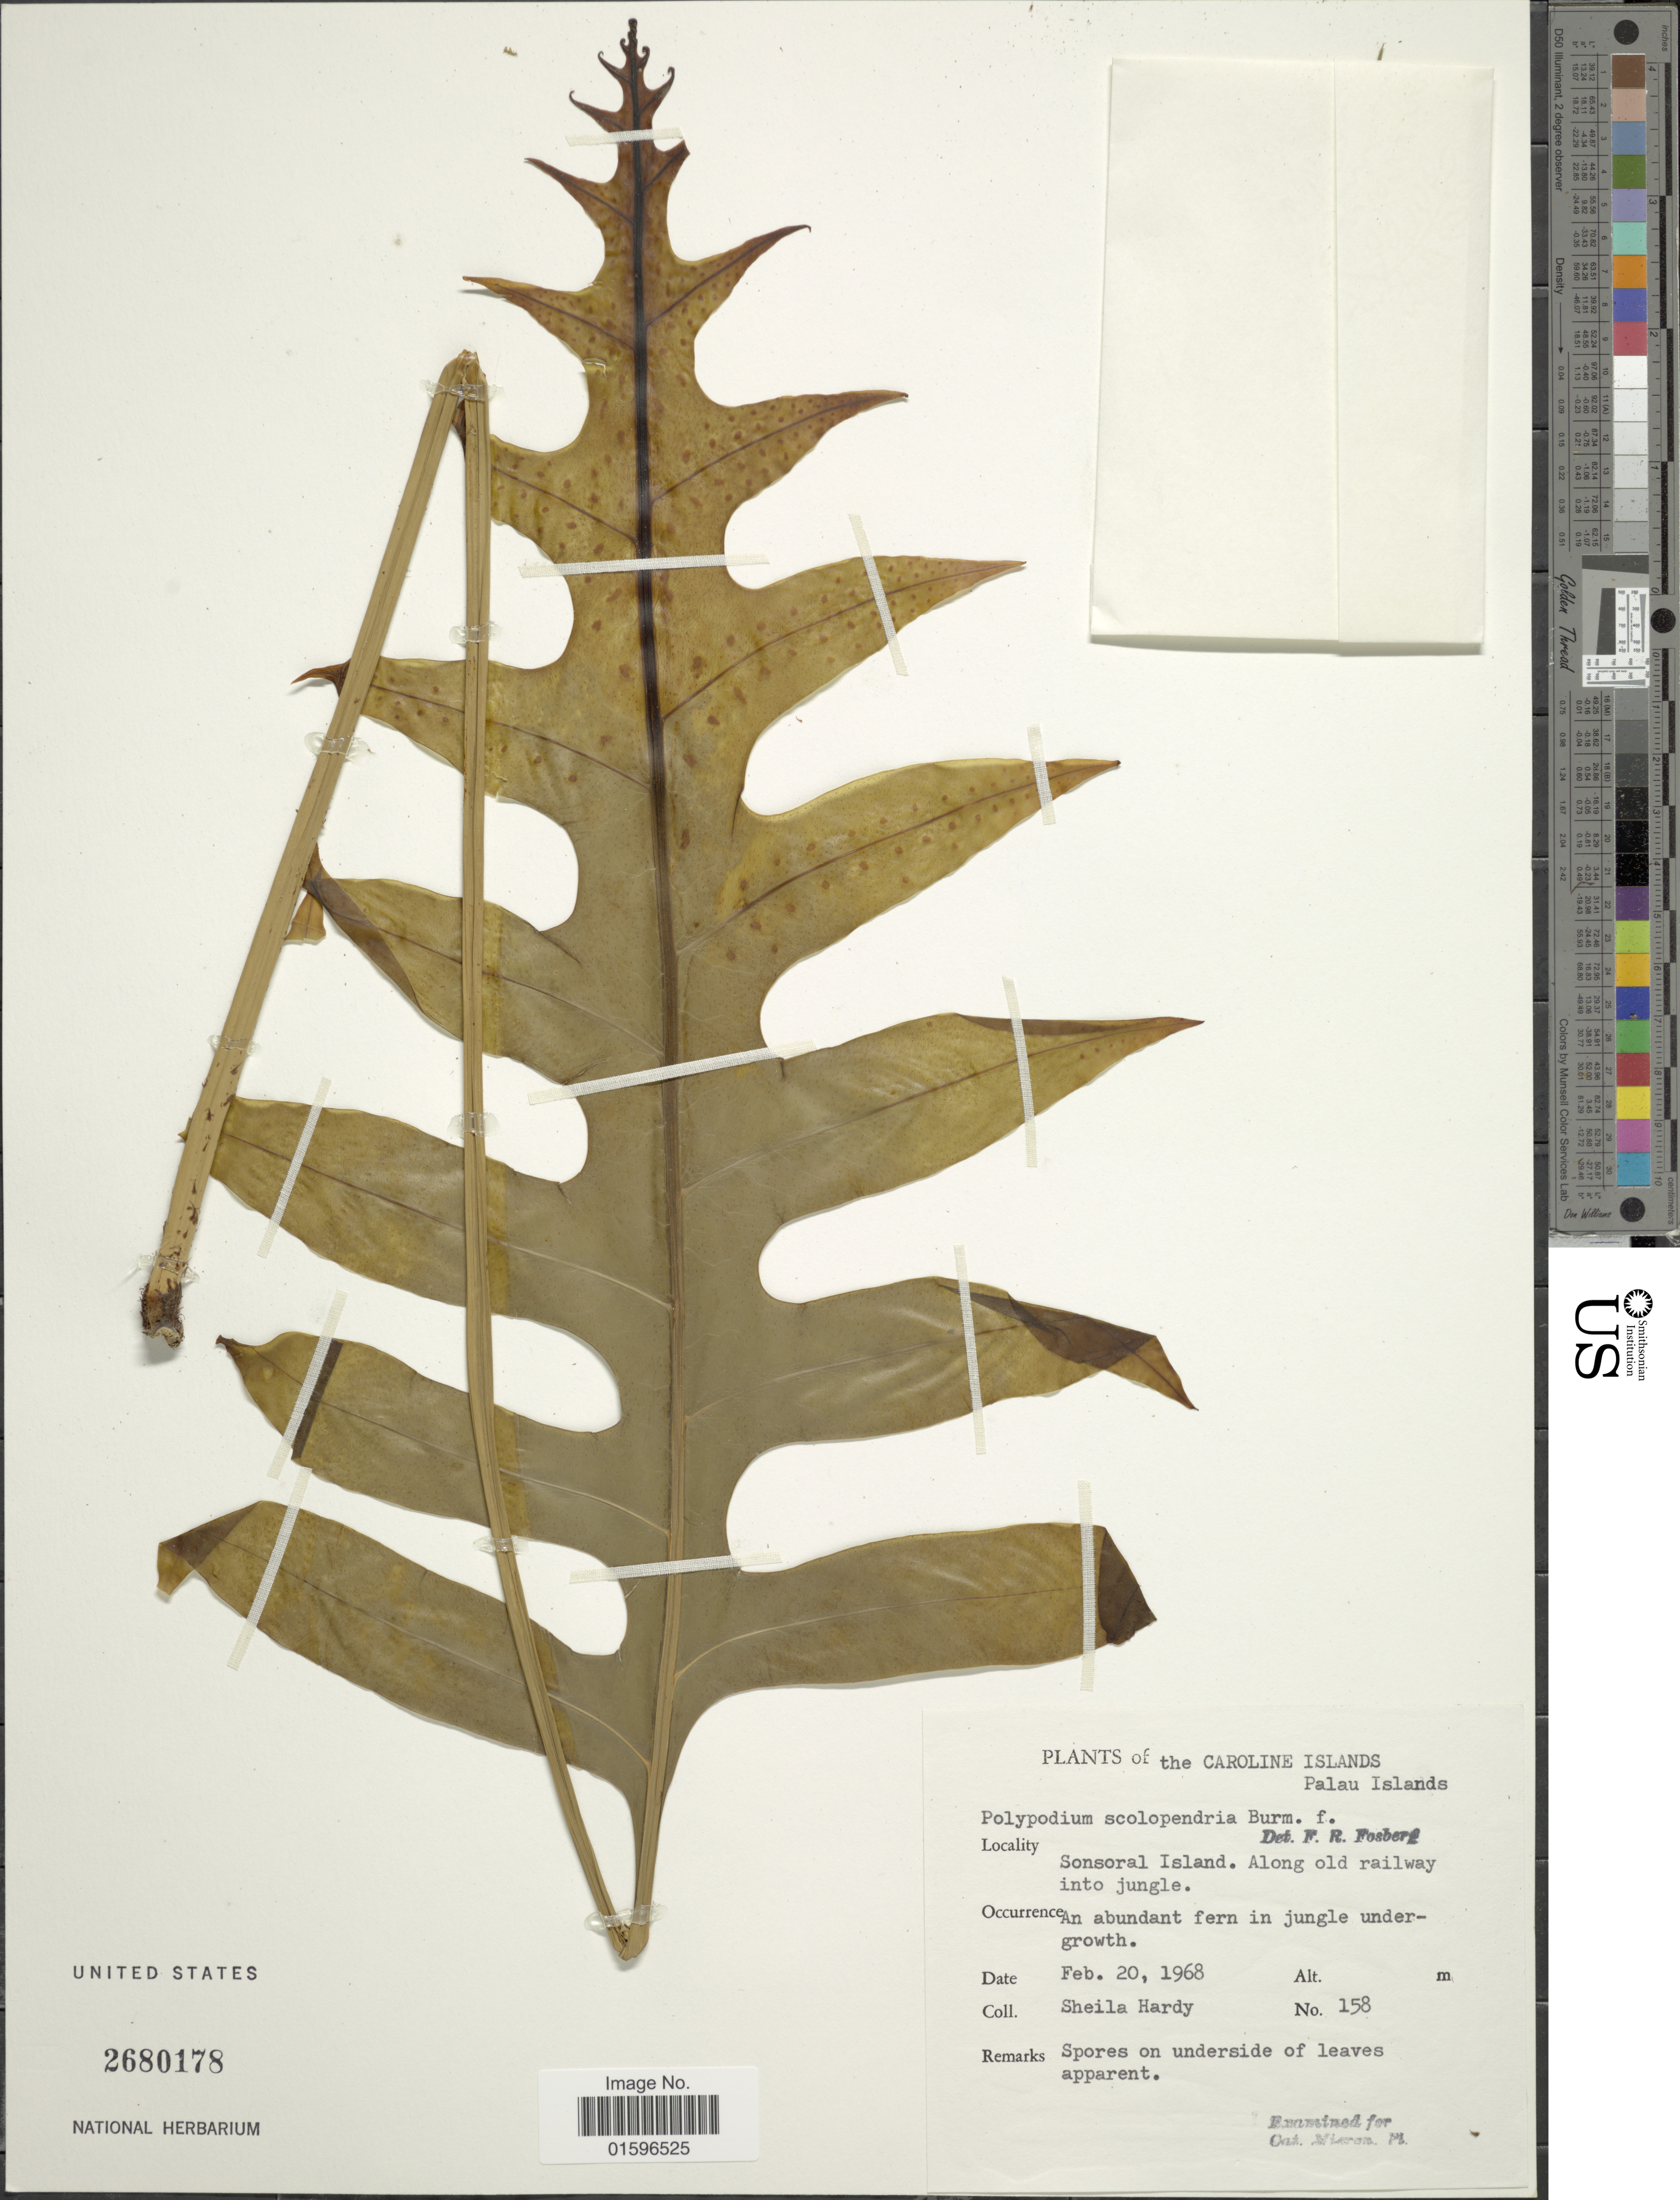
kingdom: Plantae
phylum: Tracheophyta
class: Polypodiopsida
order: Polypodiales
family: Polypodiaceae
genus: Polypodium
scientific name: Polypodium scolopendria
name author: Burm. f.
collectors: S. Hardy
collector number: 158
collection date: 1968-02-20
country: Palau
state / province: Belau Outliers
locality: Carolines Islands, Palau Islands, Sonsoral Island, along old railay into jungle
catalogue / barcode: US 2680178